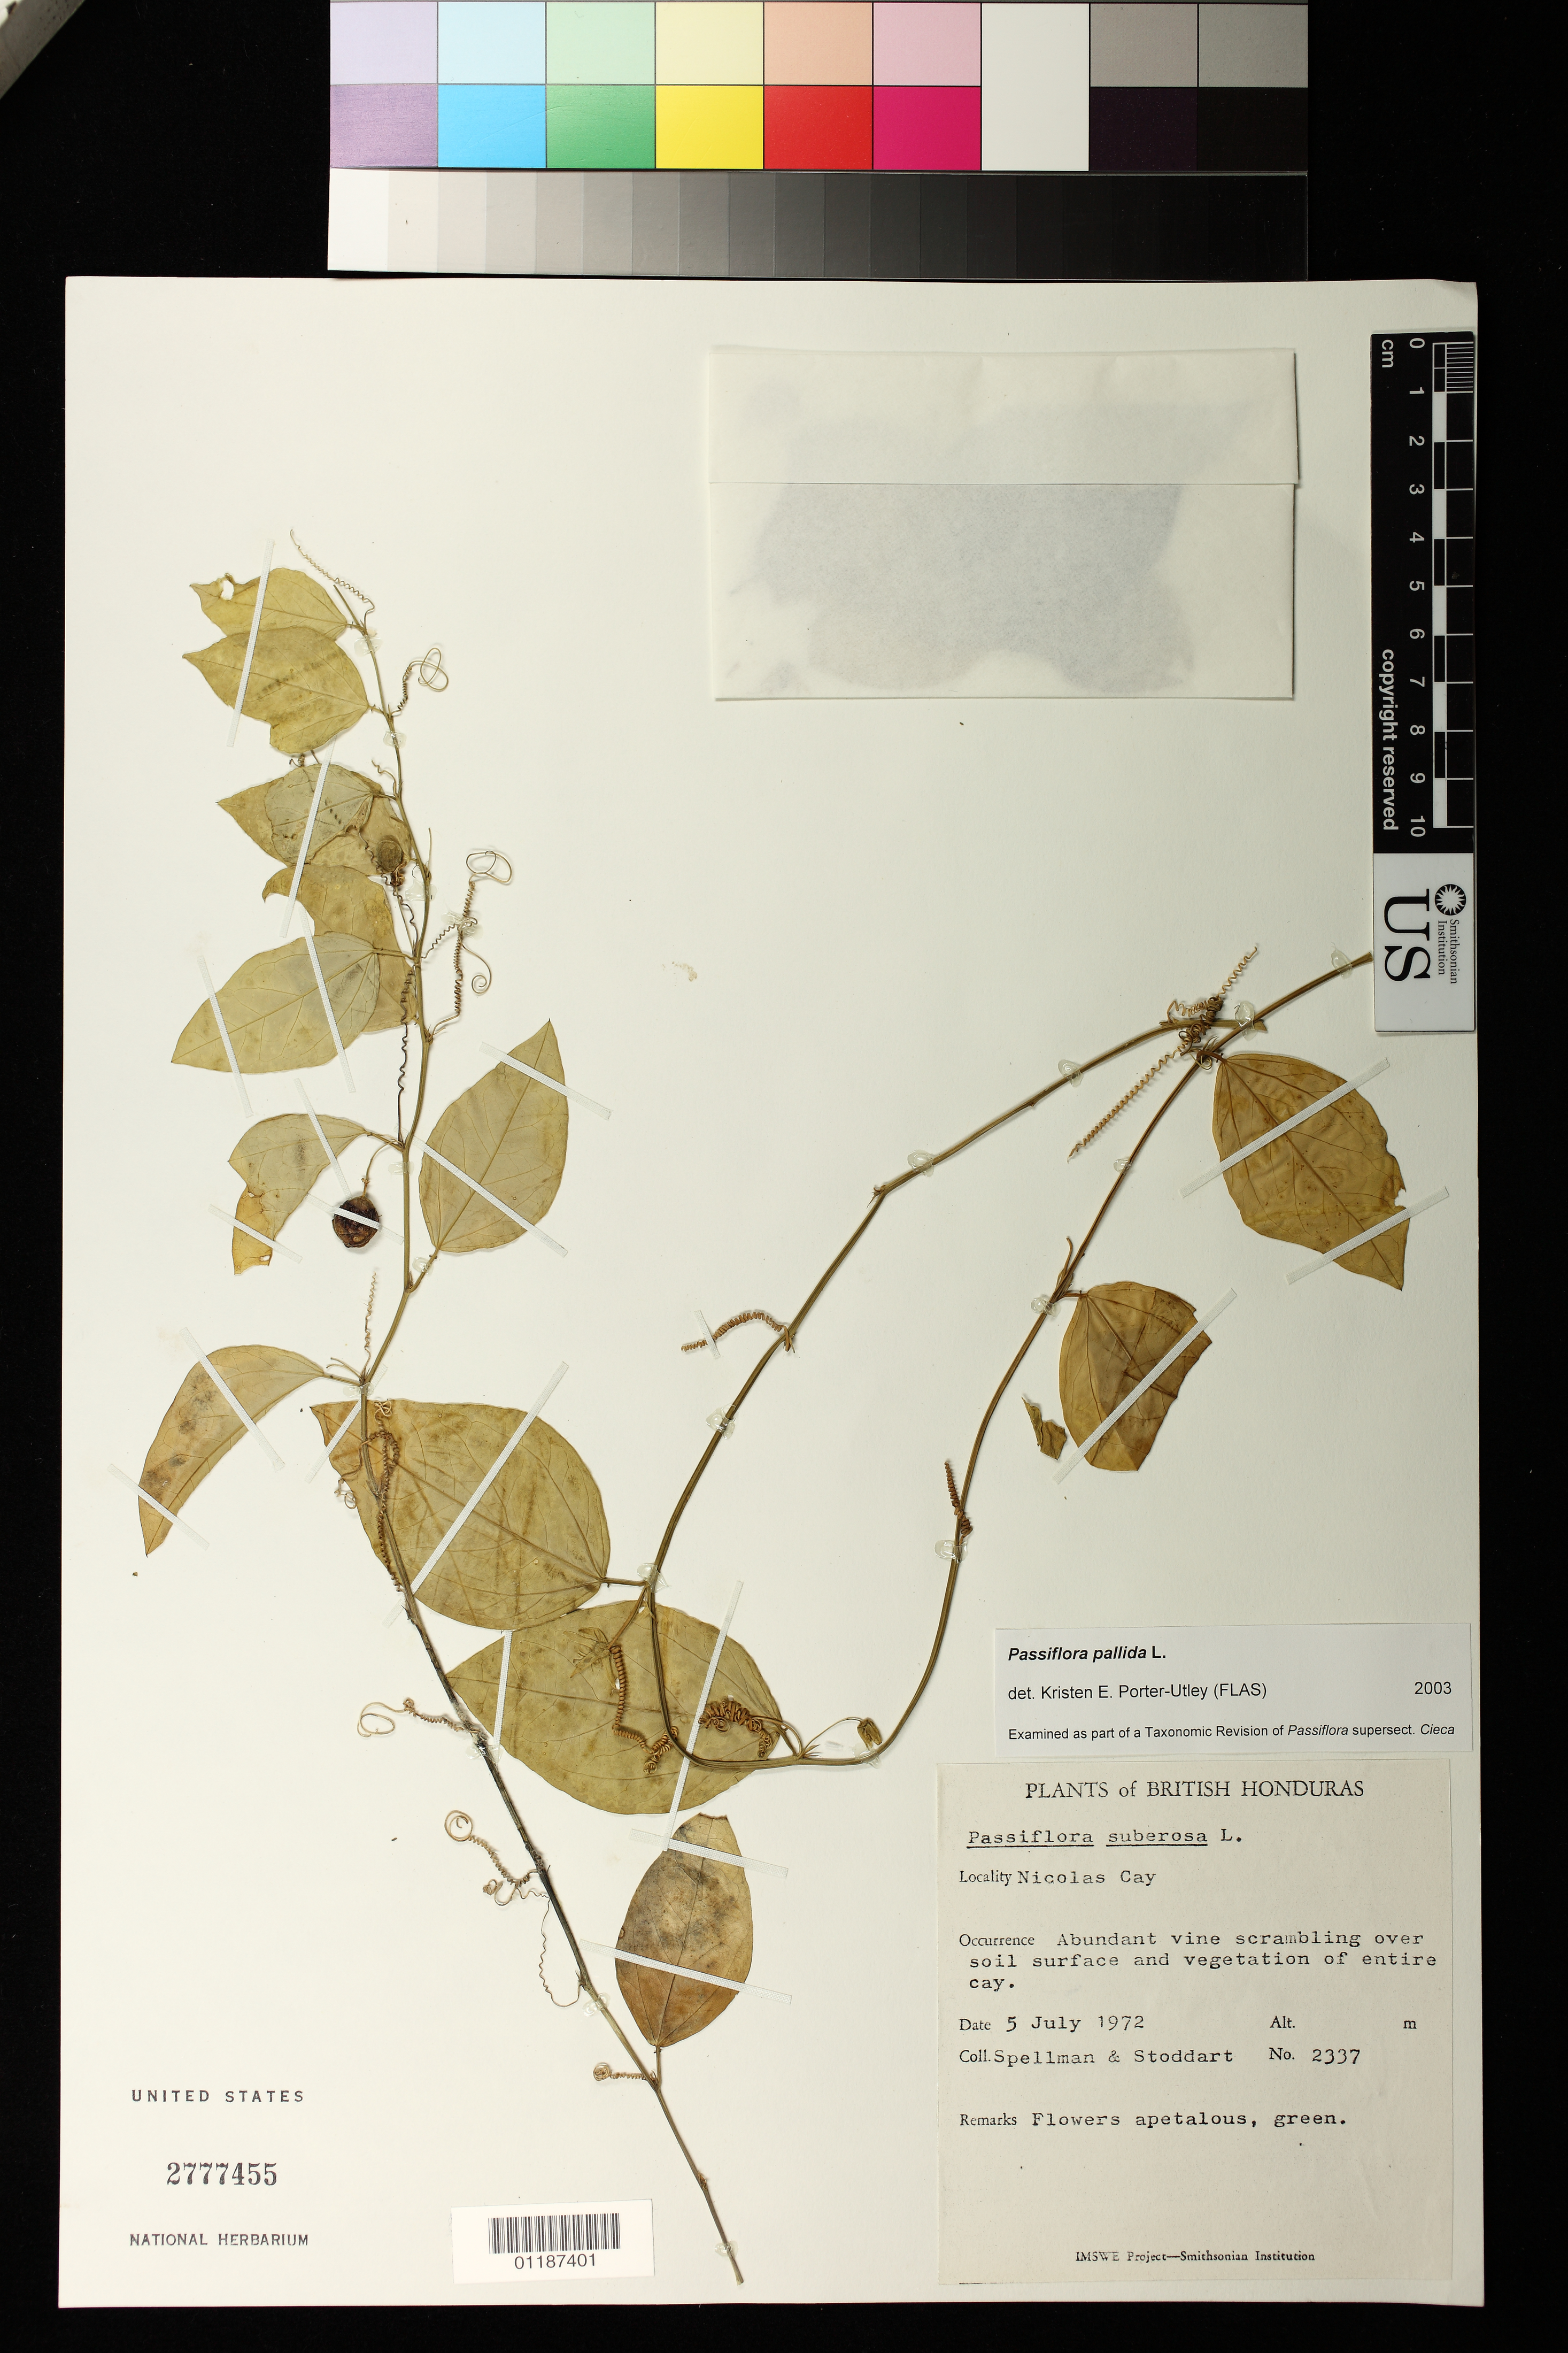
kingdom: Plantae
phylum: Tracheophyta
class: Magnoliopsida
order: Malpighiales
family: Passifloraceae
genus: Passiflora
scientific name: Passiflora pallida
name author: L.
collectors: Spellman, -- & D. R. Stoddart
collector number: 2337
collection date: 1972-07-05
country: Belize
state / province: Toledo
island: Nicolas Cay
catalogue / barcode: US 2777455